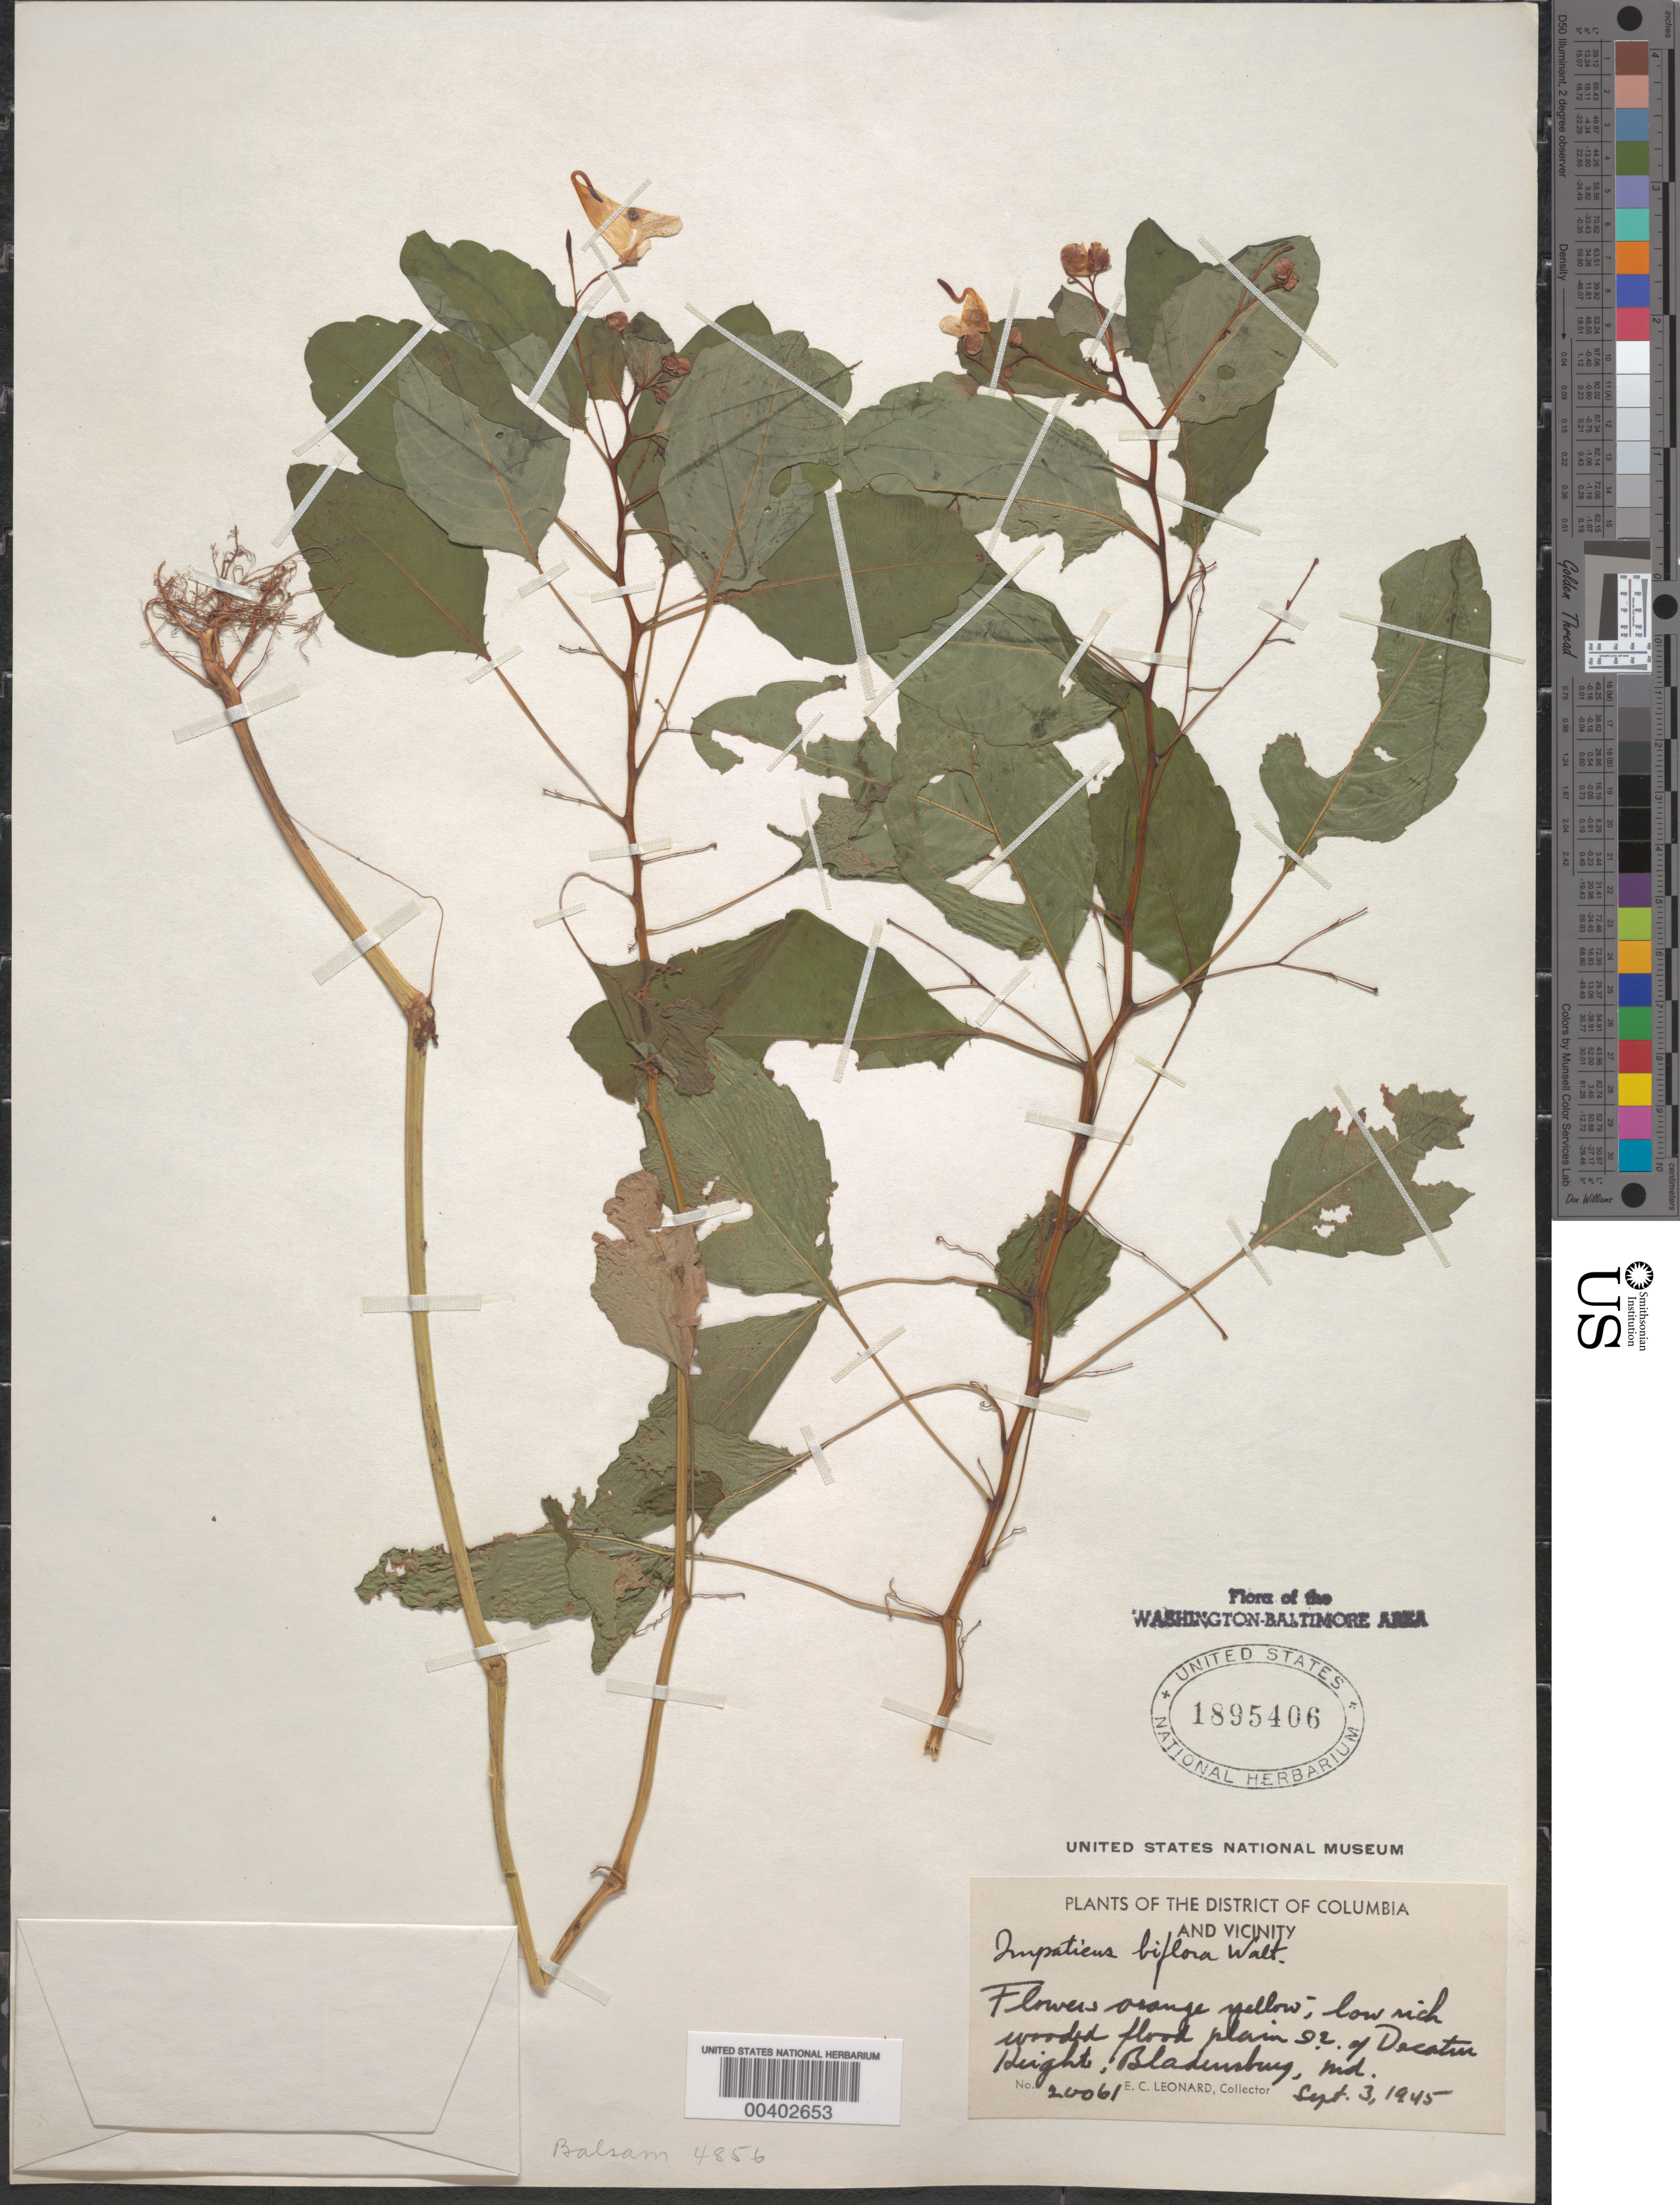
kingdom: Plantae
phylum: Tracheophyta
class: Magnoliopsida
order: Ericales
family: Balsaminaceae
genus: Impatiens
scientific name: Impatiens capensis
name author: Meerb.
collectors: E. C. Leonard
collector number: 20061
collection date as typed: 03 Sep 1945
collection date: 1945-09-03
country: United States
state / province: Maryland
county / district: Prince George's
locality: Southeast of Decatur Heights, Bladensburg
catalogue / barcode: US 1895406